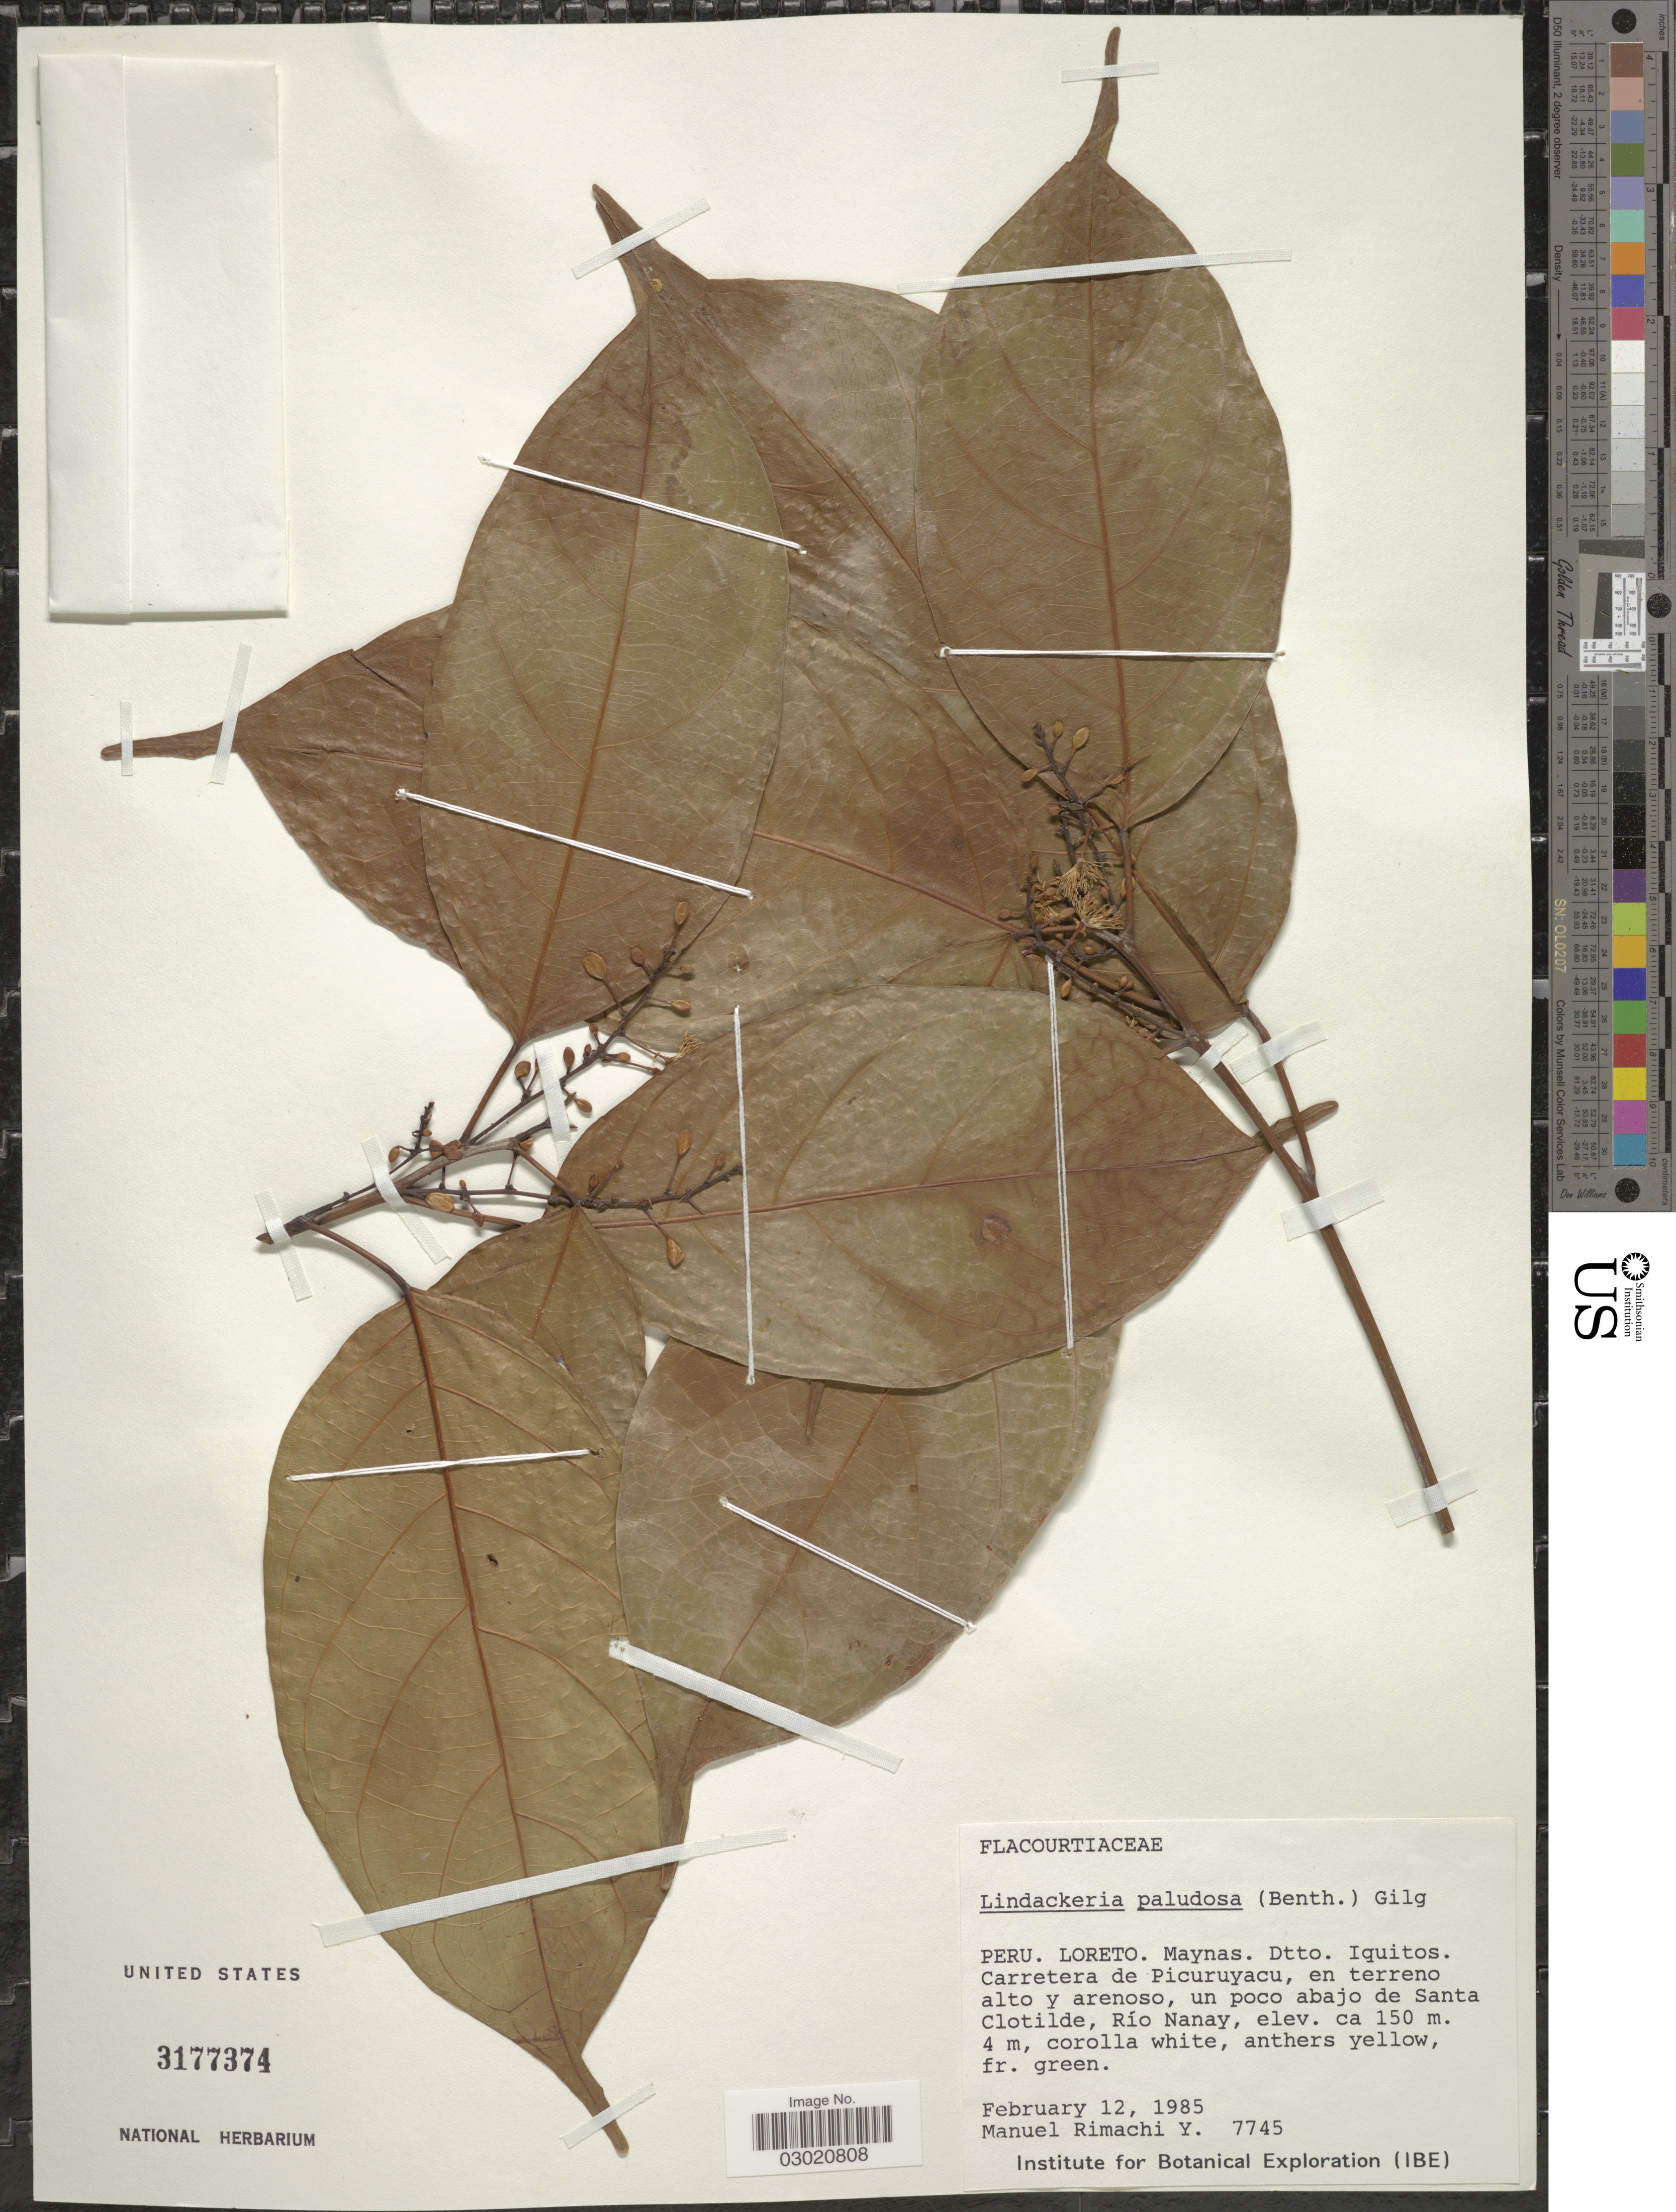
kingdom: Plantae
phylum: Tracheophyta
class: Magnoliopsida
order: Malpighiales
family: Achariaceae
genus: Lindackeria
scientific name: Lindackeria paludosa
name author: (Benth.) Gilg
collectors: M. Rimachi Y.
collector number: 7745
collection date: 1985-02-12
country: Peru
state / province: Loreto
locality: Maynas, Dtto. Iquitos, Carretera de Picuruyacu, en terreno alto y arenoso, un poco abajo de Santa Clotilde, Río Nanay.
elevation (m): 150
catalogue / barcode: US 3177374